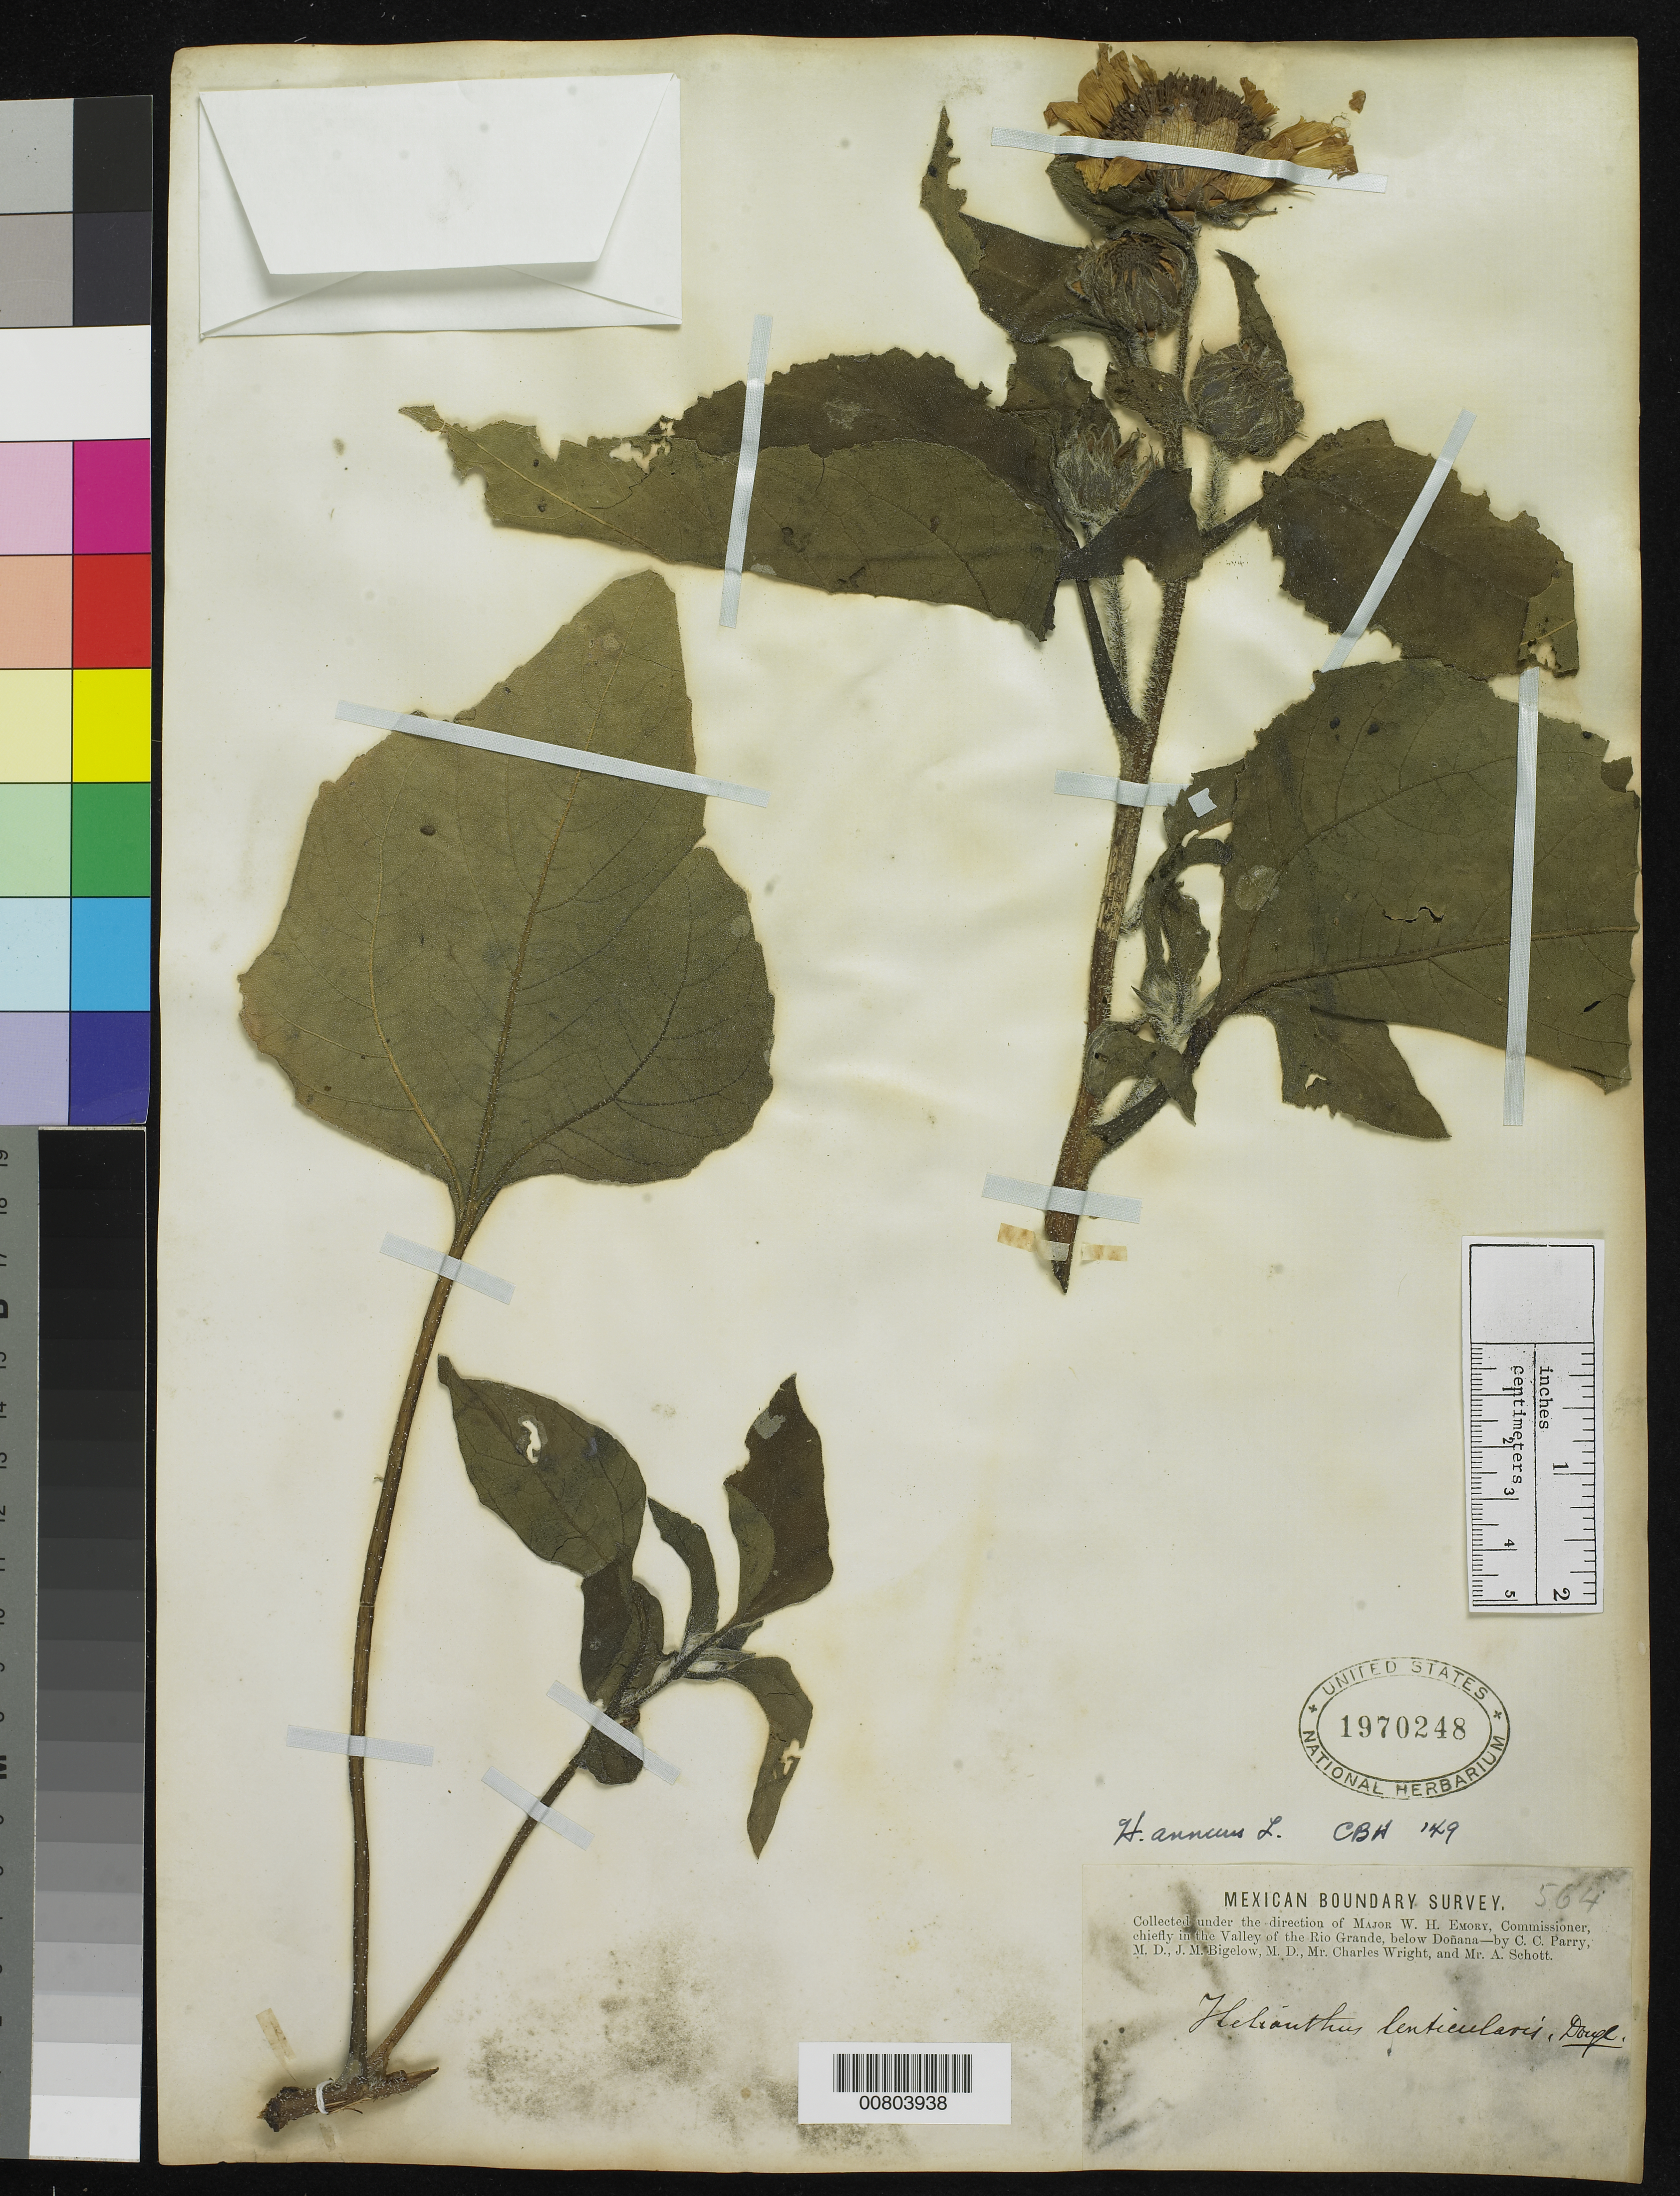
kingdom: Plantae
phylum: Tracheophyta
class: Magnoliopsida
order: Asterales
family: Asteraceae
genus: Helianthus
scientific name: Helianthus annuus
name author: L.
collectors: C. C. Parry, J. M. Bigelow, C. Wright & A. C. V. Schott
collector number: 564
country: United States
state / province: New Mexico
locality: Valley of the Rio Grande, below Doñana, New Mexico.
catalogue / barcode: US 1970248